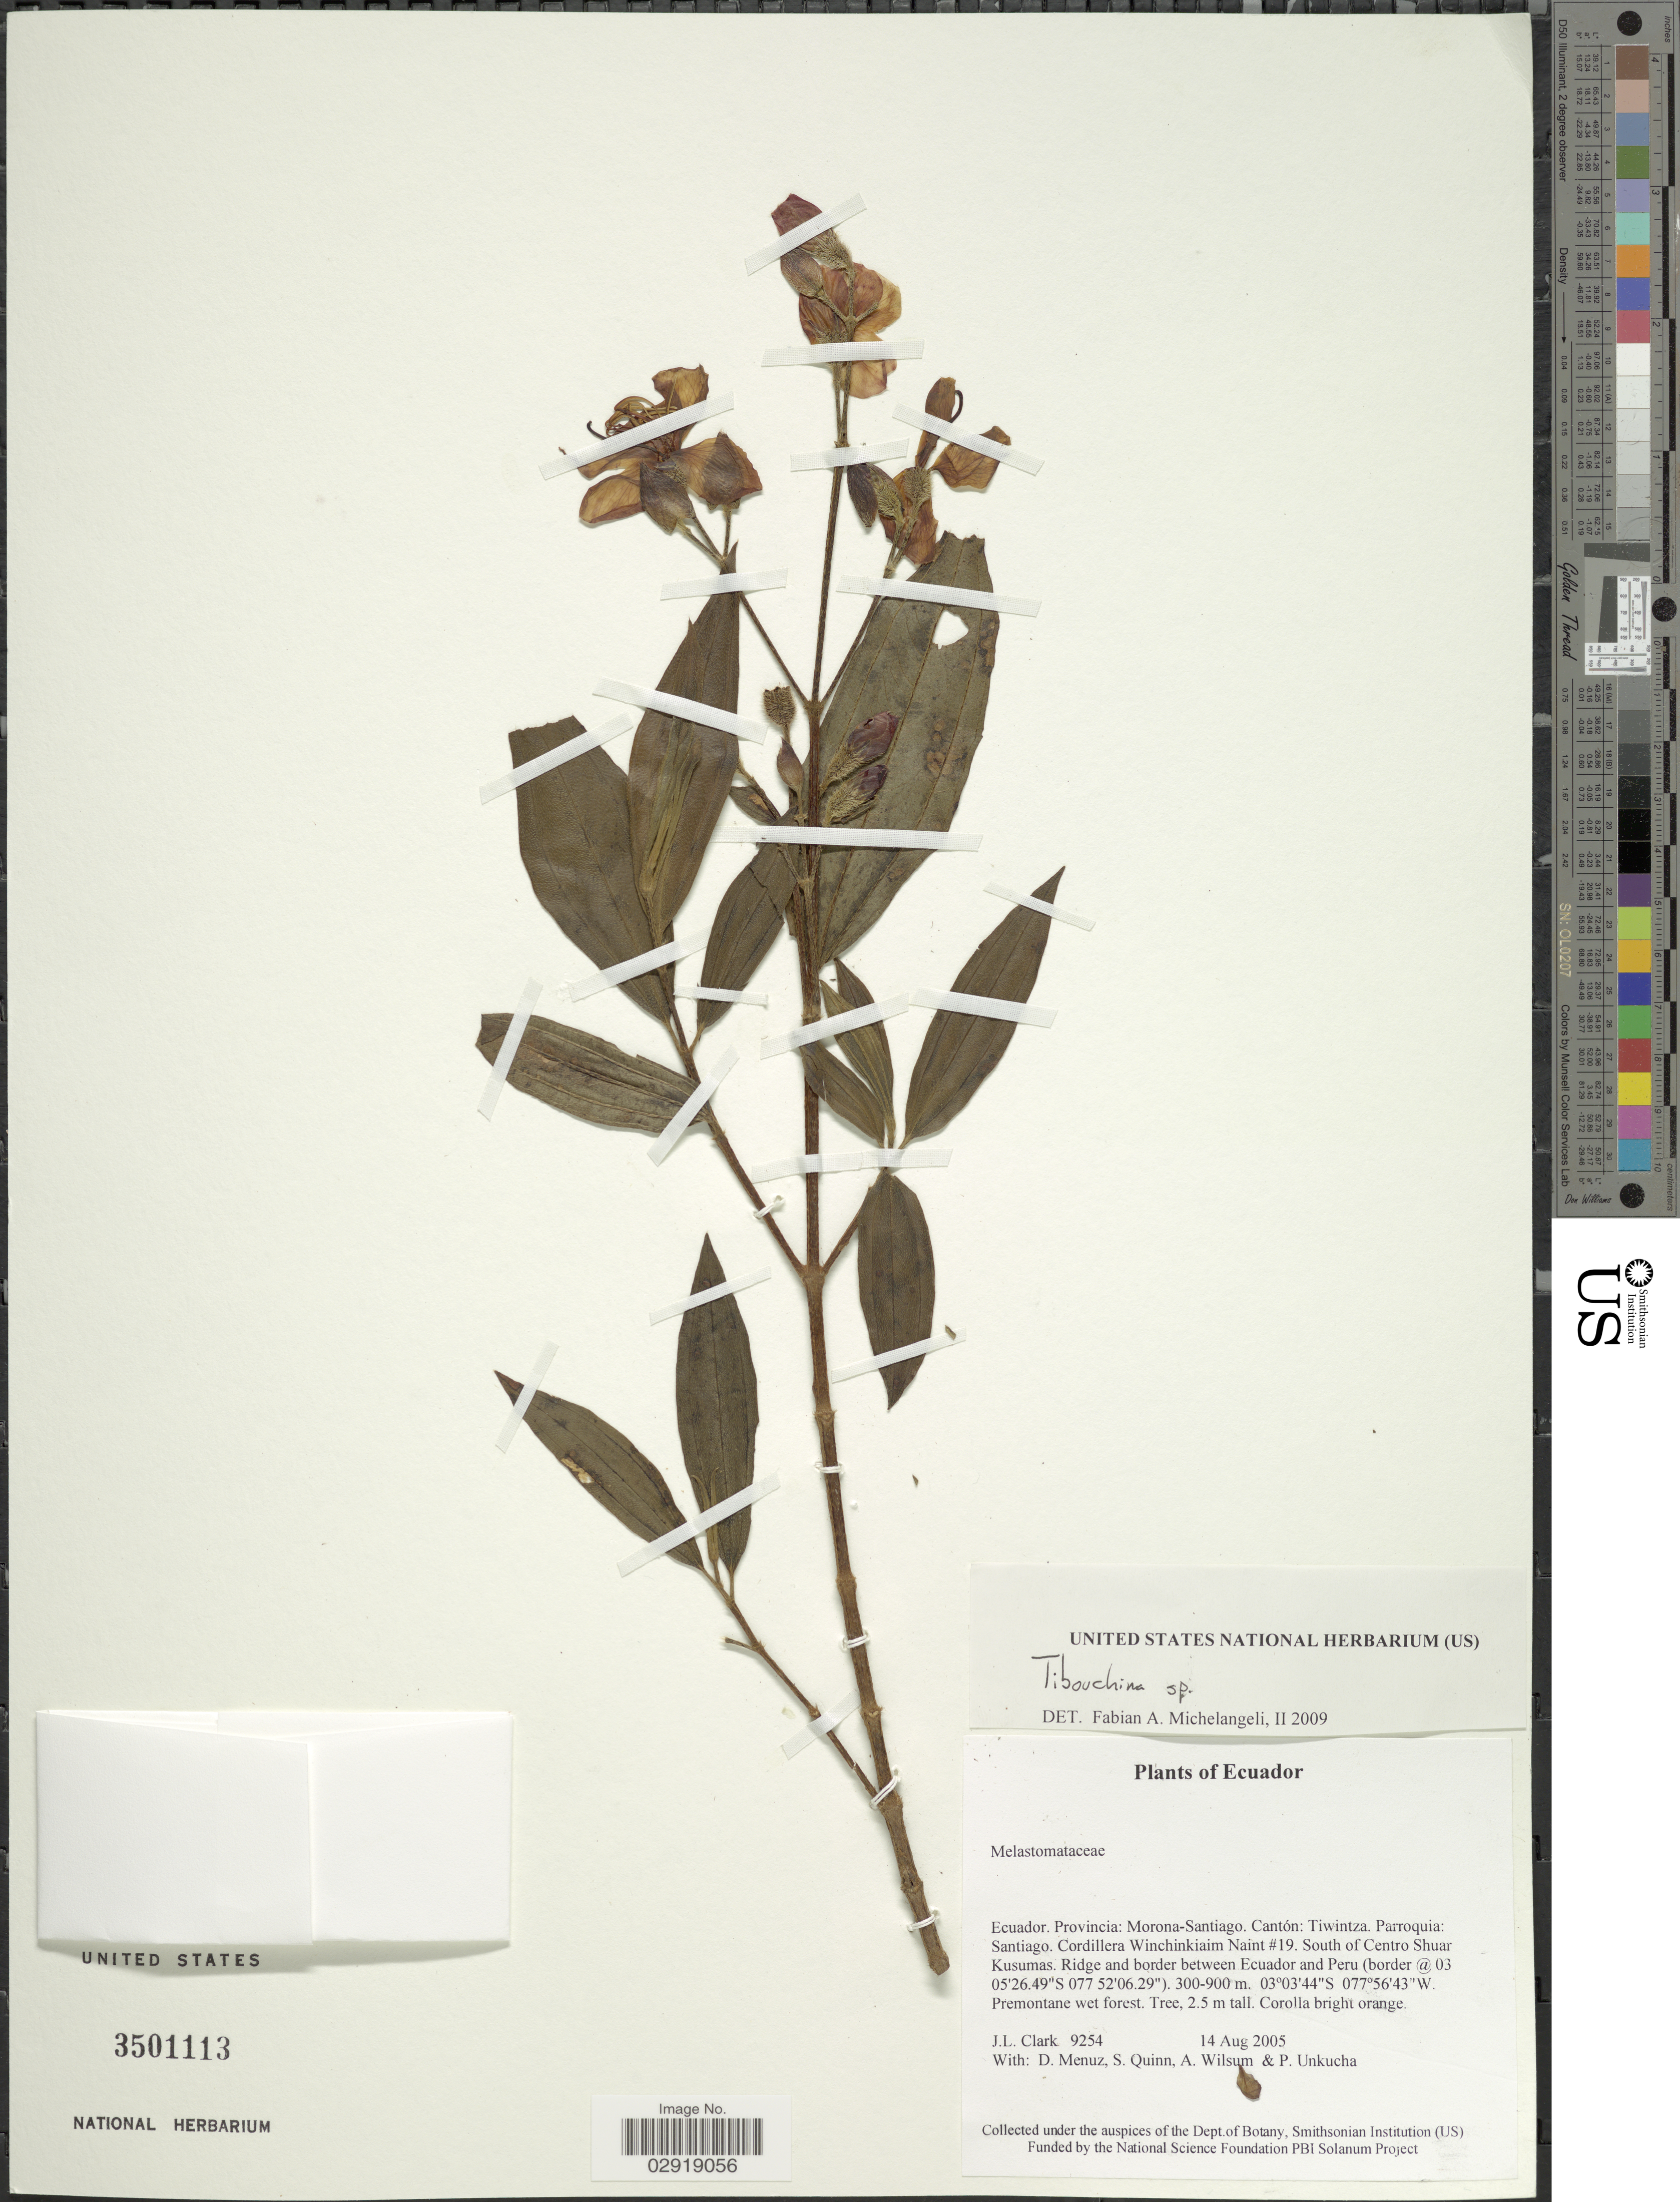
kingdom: Plantae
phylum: Tracheophyta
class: Magnoliopsida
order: Myrtales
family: Melastomataceae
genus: Chaetogastra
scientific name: Chaetogastra sp.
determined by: Michelangeli, F. A.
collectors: J. L. Clark, D. Menuz, S. Quinn, A. Wilsum & P. Unkucha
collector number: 9254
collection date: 2005-08-14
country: Ecuador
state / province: Morona-Santiago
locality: Cantón: Tiwintza. Parroquia: Santiago. Cordillera Winchinkiaim Naint #19. South of Centro Shuar Kusumas.Ridge and border between Ecuador and Peru.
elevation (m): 300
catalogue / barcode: US 3501113